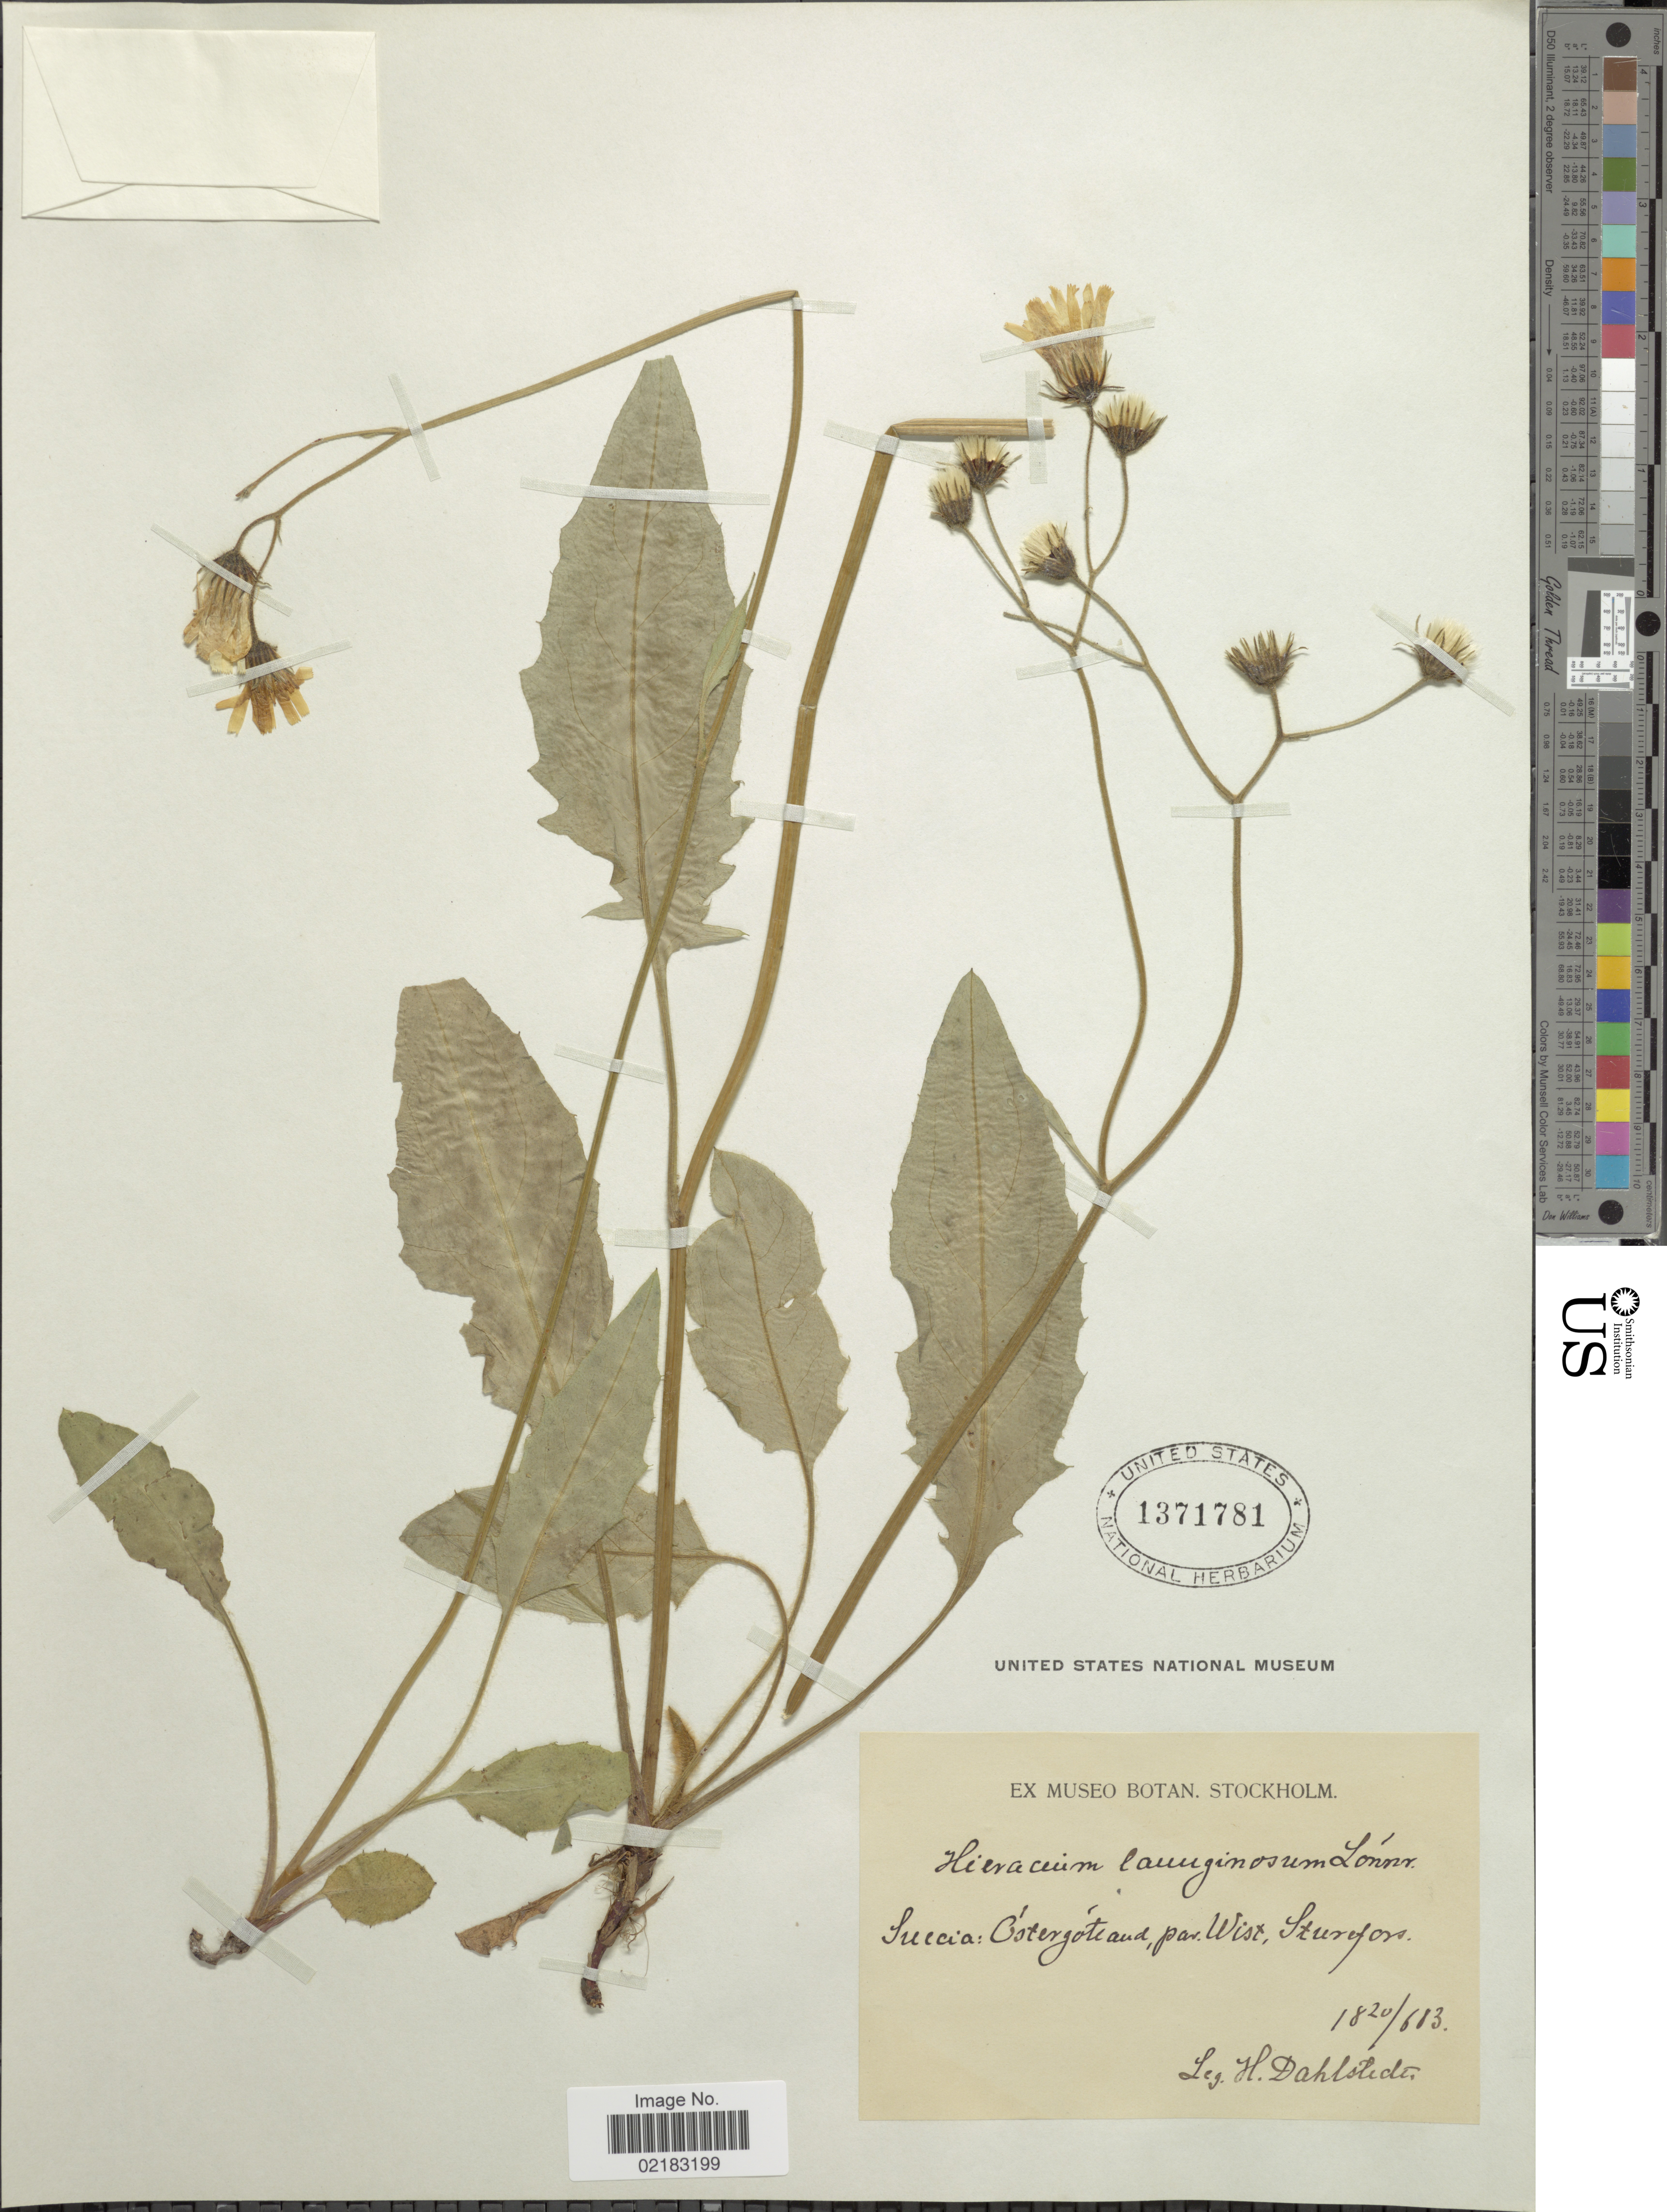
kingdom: Plantae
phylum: Tracheophyta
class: Magnoliopsida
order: Asterales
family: Asteraceae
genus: Hieracium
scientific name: Hieracium lanuginosum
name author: (Lönnr. ex Dahlst.) Johanss.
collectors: H. G. Dahlstedt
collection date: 1813-06-20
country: Sweden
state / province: Östergötland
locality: Ostergotland par. Wist. Sturefors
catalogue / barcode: US 1371781